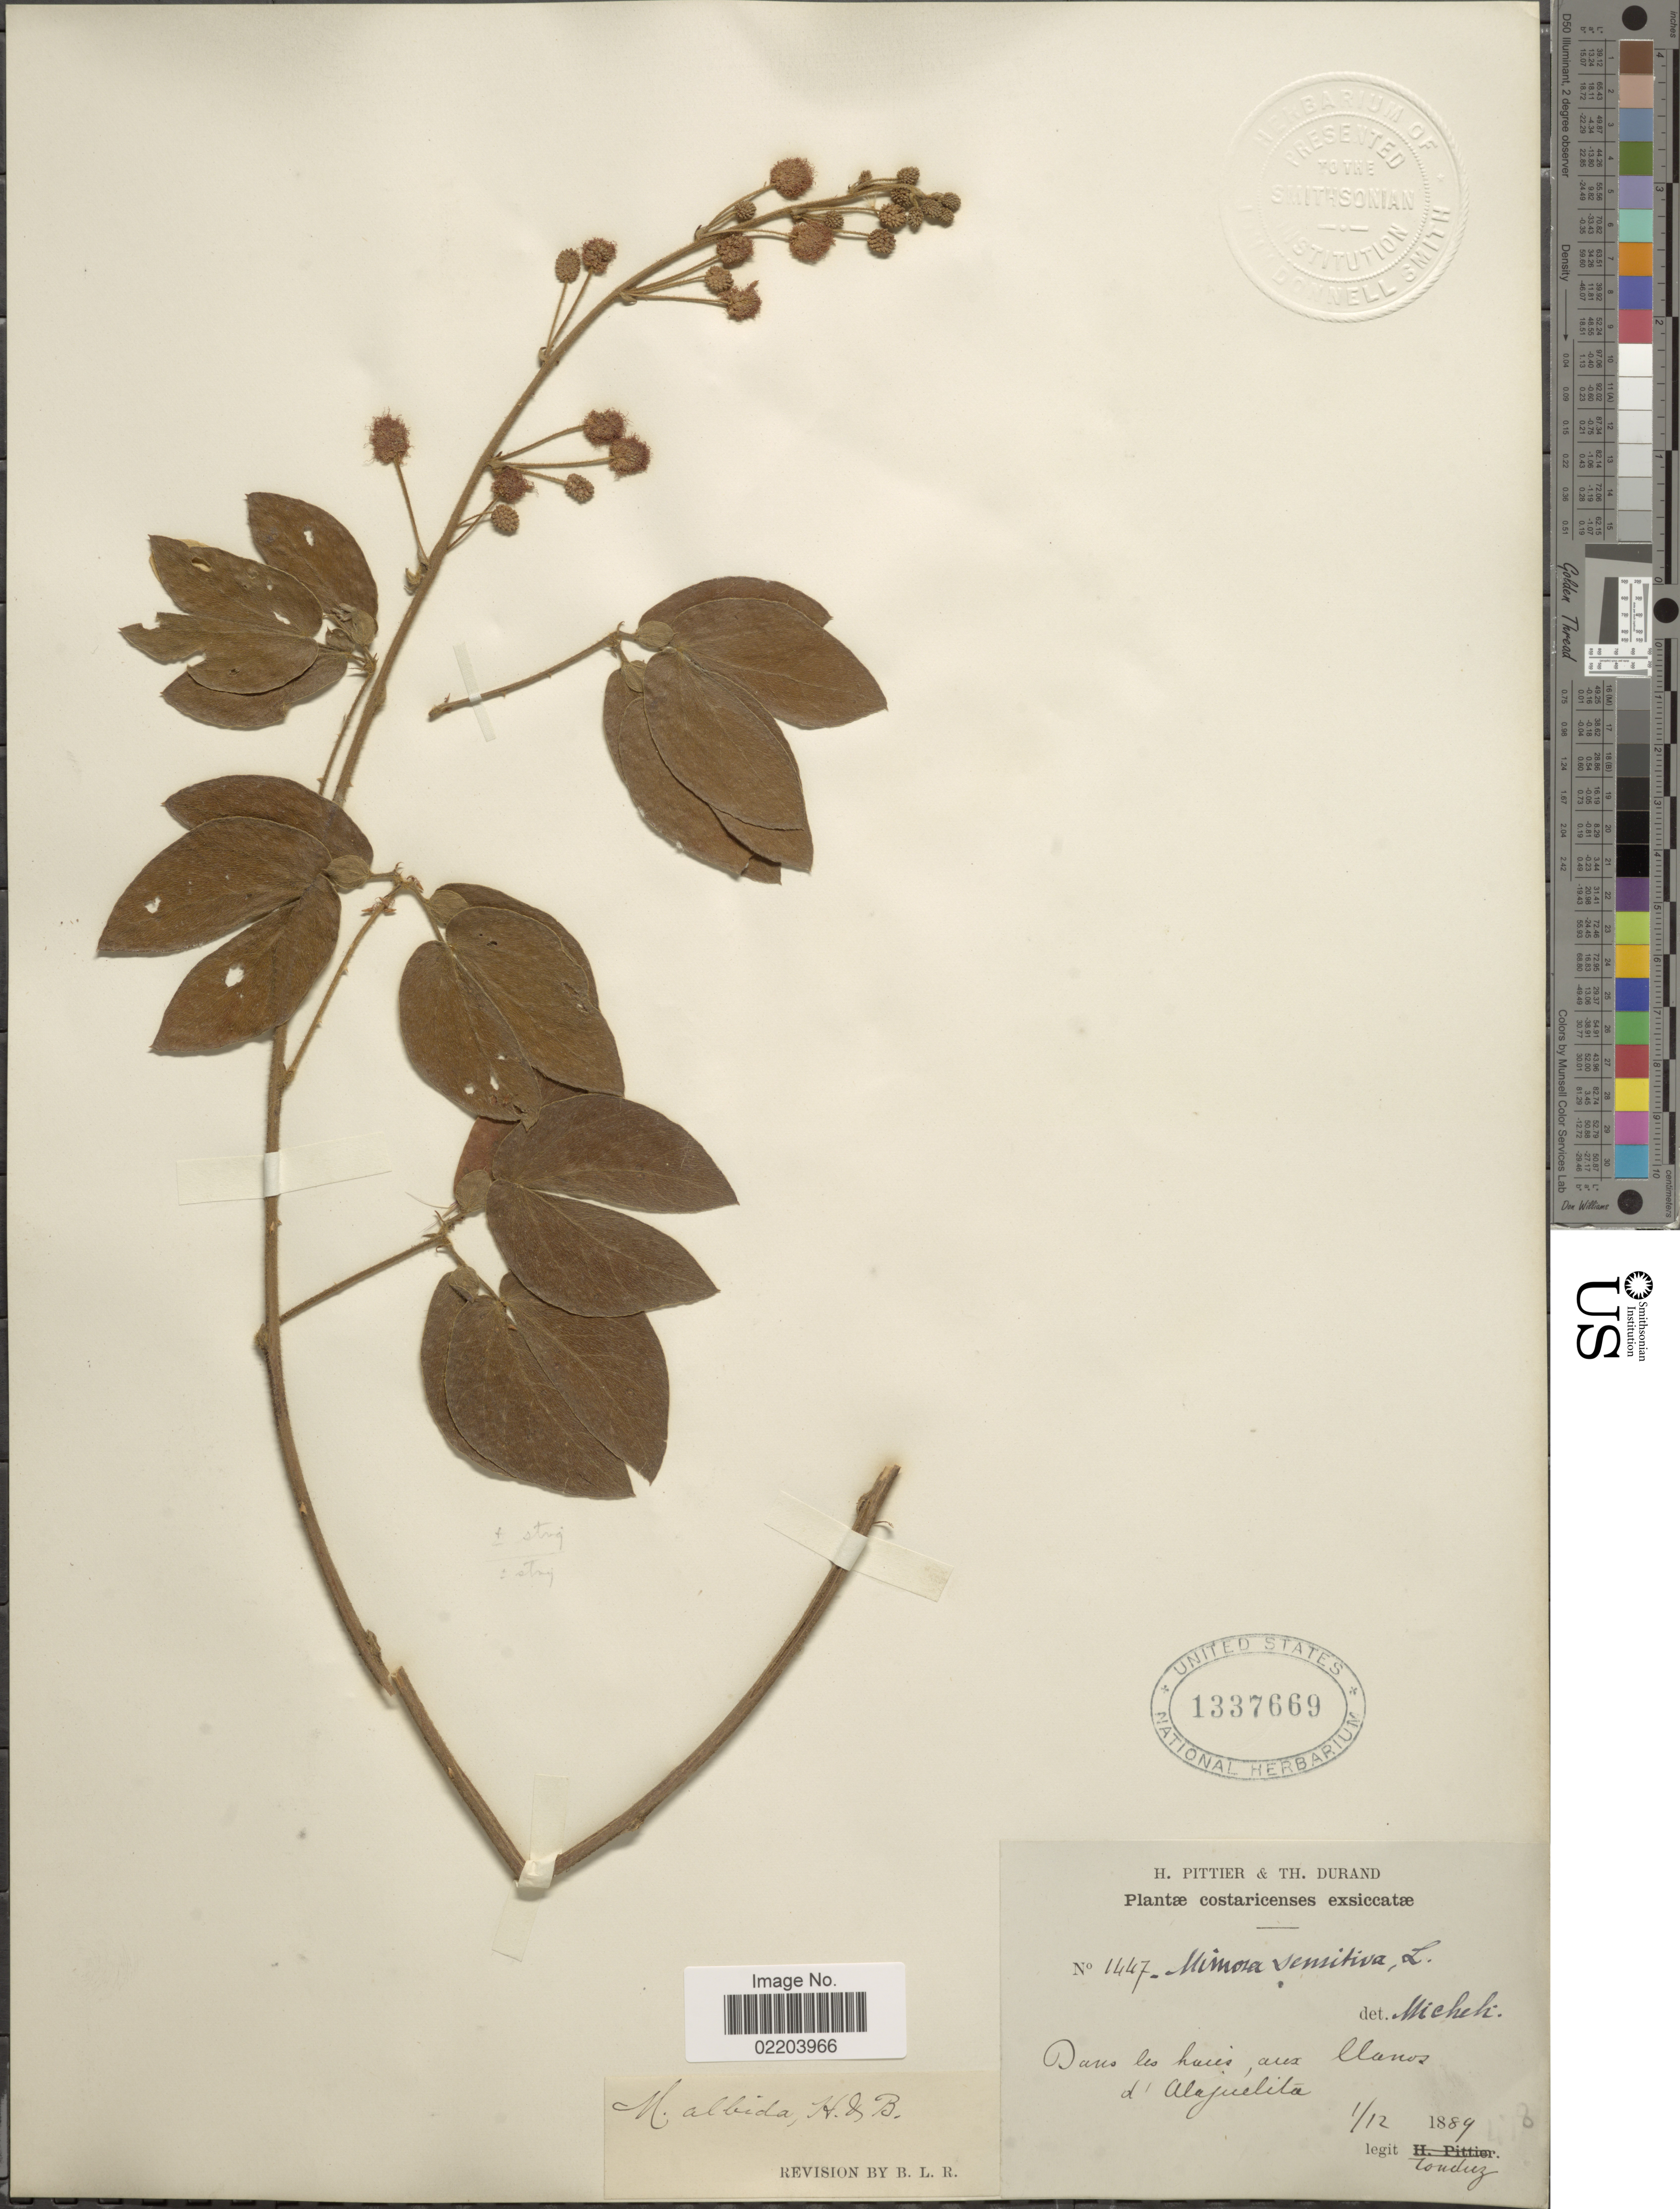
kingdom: Plantae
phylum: Tracheophyta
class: Magnoliopsida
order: Fabales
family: Fabaceae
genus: Mimosa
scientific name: Mimosa albida var. strigosa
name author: (Willd.) B.L. Rob.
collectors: A. Tonduz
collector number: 1447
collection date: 1889-12-01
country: Costa Rica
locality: Dans les hacès, ares llanos d'Alajuelita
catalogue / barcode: US 1337669